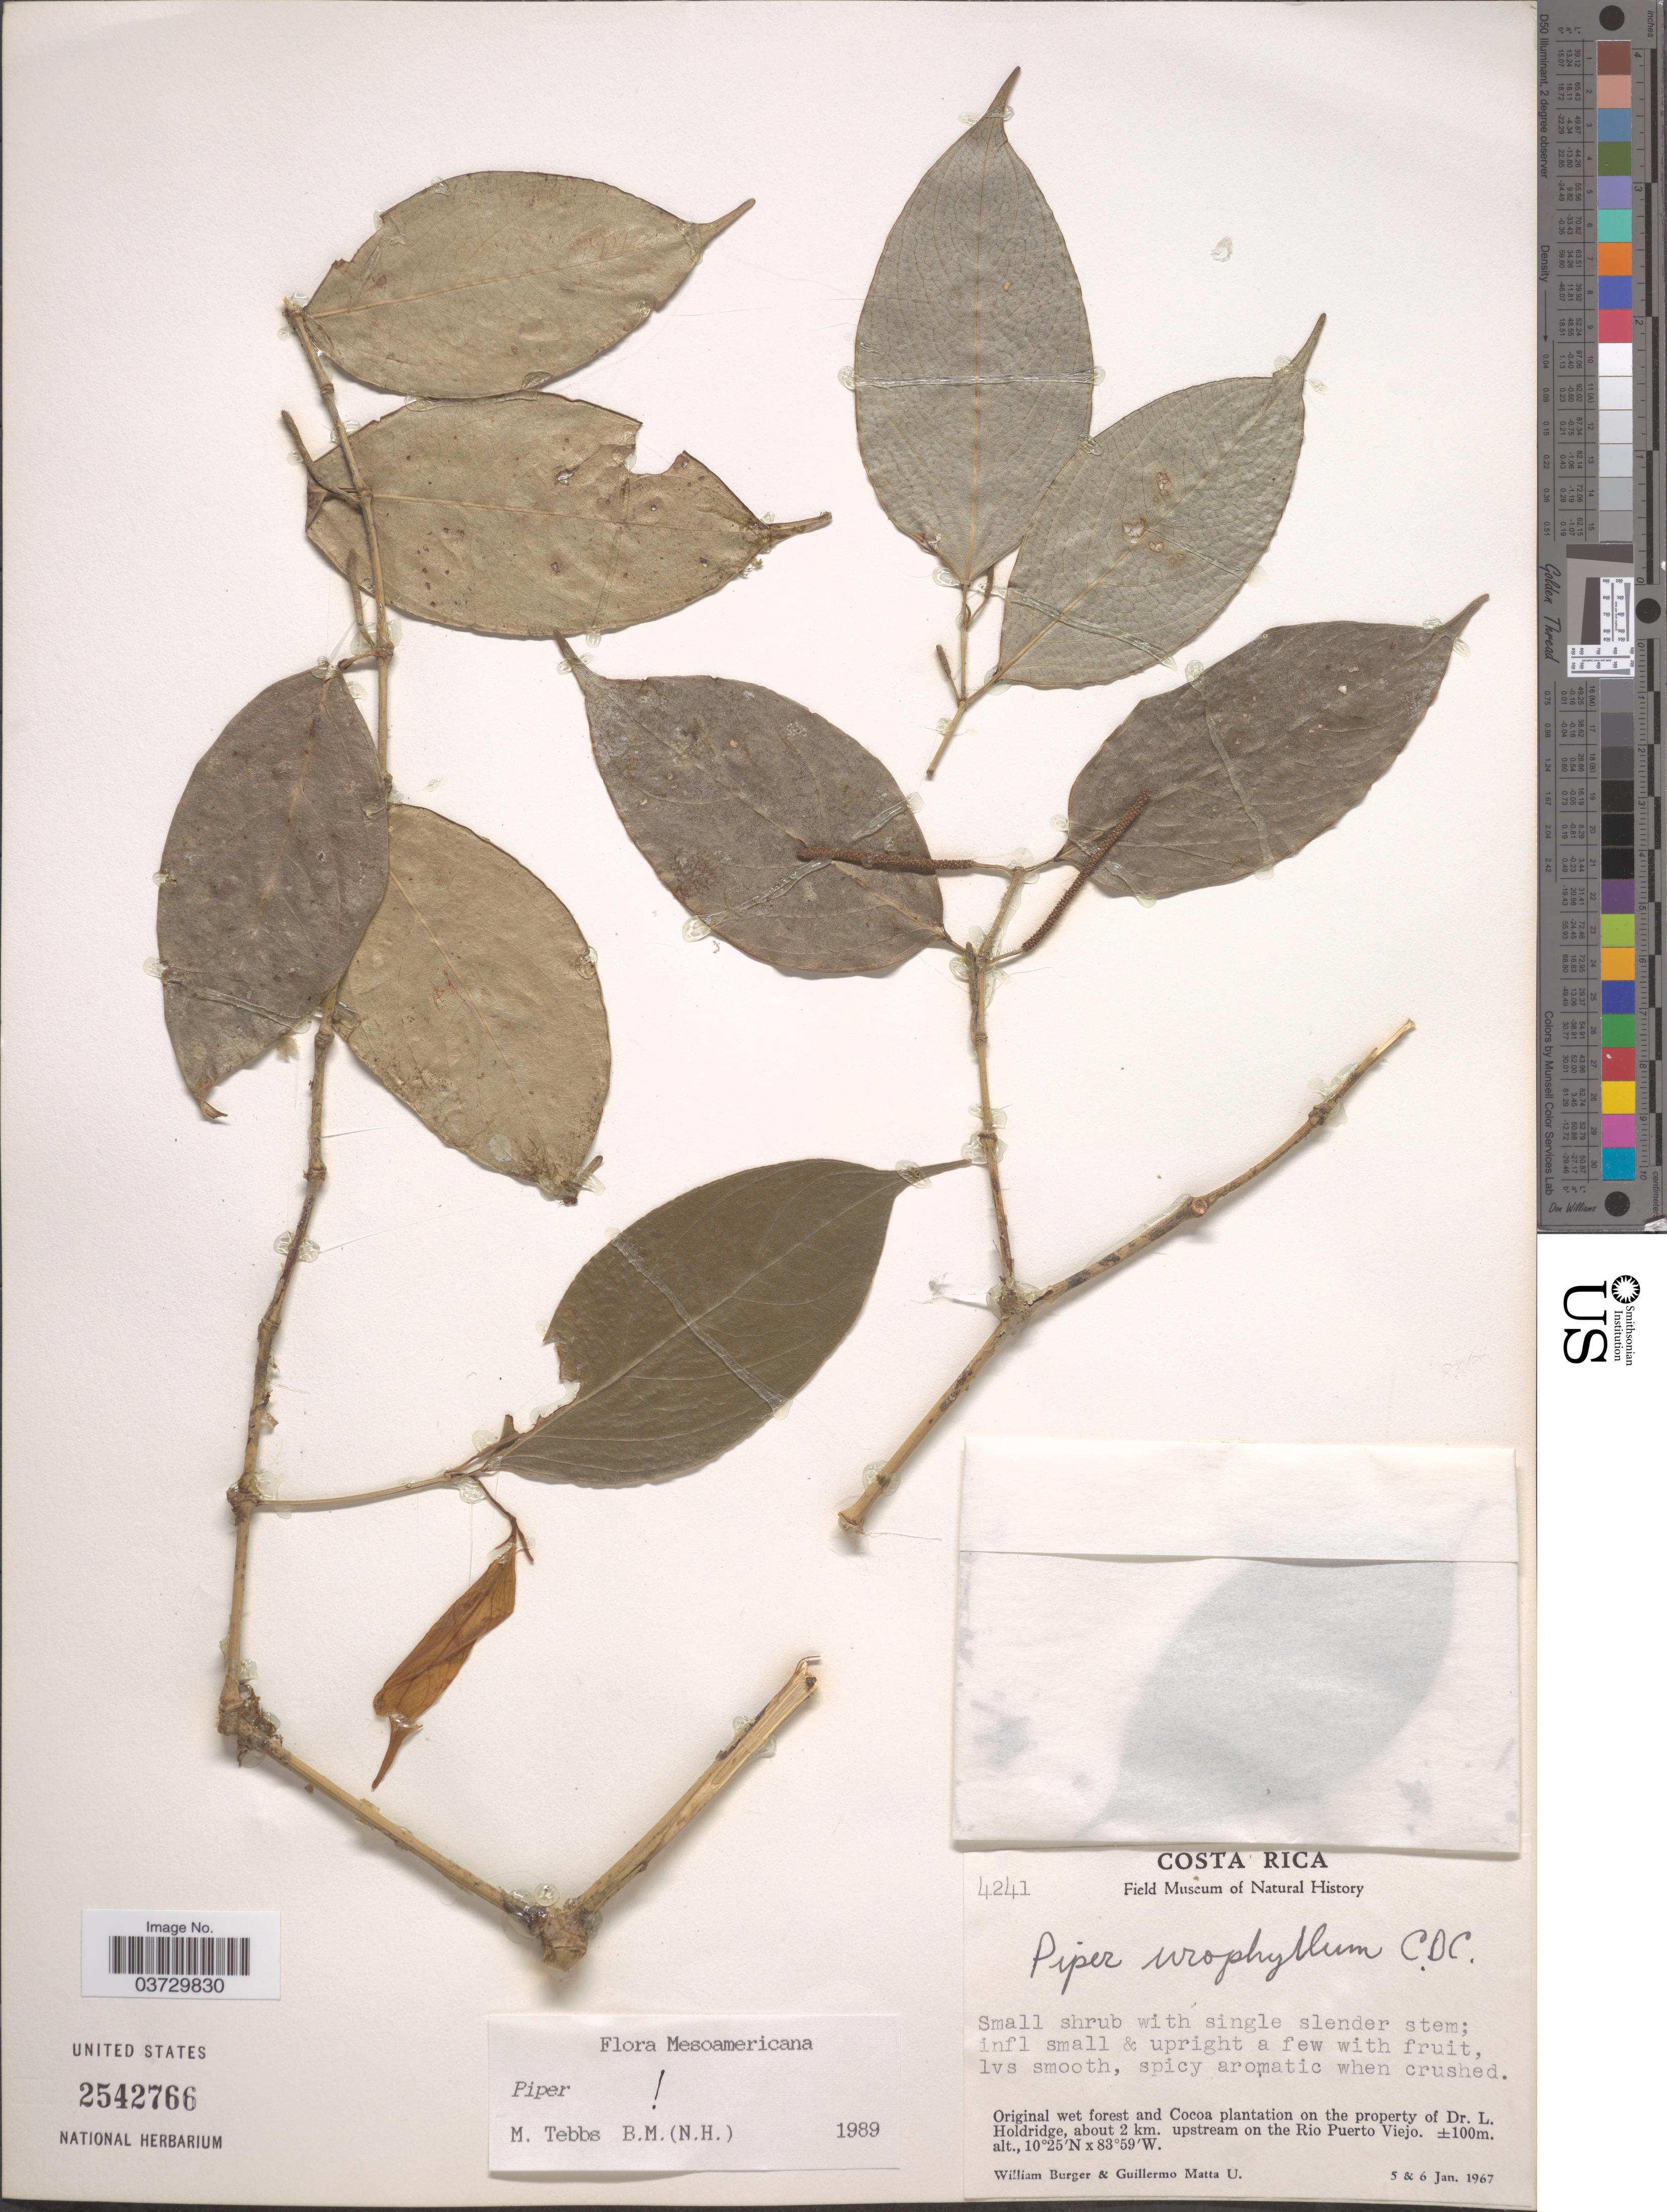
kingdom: Plantae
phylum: Tracheophyta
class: Magnoliopsida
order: Piperales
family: Piperaceae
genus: Piper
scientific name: Piper urophyllum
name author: DC.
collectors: W. Burger & G. Matta U.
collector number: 4241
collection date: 1967-01-05/1967-01-06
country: Costa Rica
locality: On the property of Dr. L. Holdridge, about 2 km. upstream on the Rio Puerto Viejo.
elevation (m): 100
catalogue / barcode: US 2542766